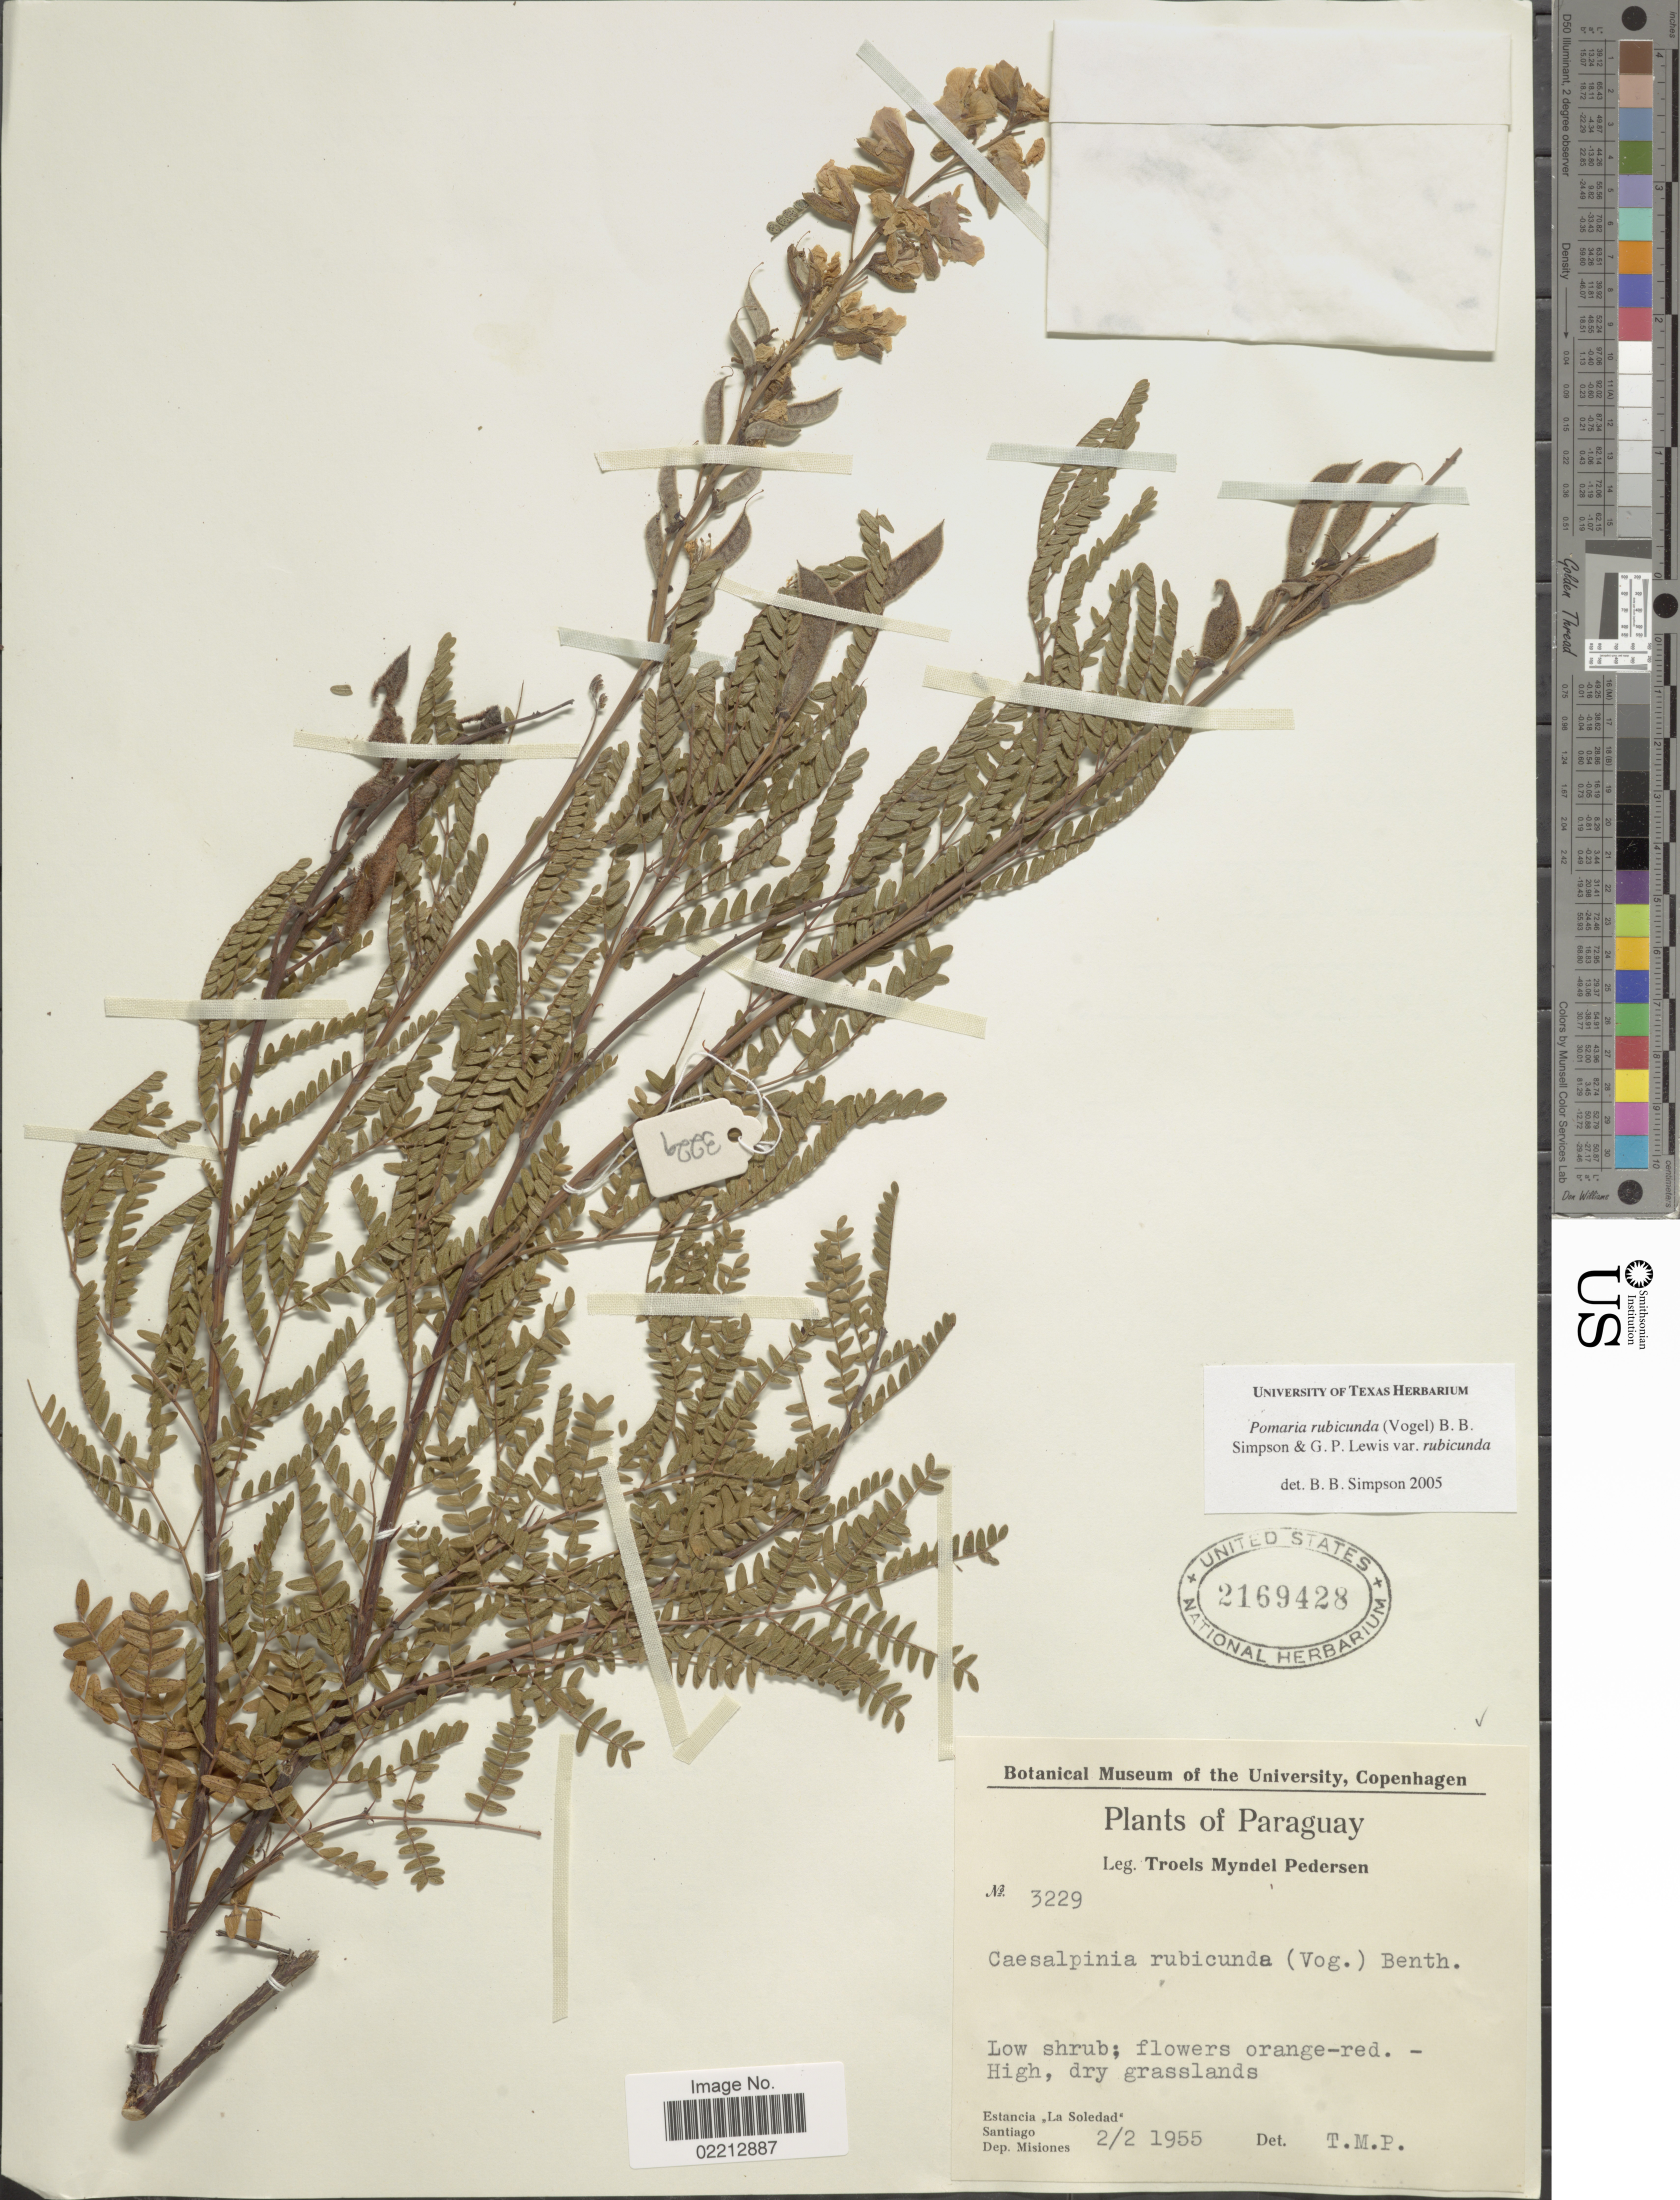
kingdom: Plantae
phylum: Tracheophyta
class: Magnoliopsida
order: Fabales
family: Fabaceae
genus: Pomaria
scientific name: Pomaria rubicunda var. rubicunda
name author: (Vogel) B.B. Simpson & G.P. Lewis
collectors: T. Pederson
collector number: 3229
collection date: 1955-02-02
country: Paraguay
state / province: Misiones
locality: Estancia "La Soledad" Santiago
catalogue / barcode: US 2169428